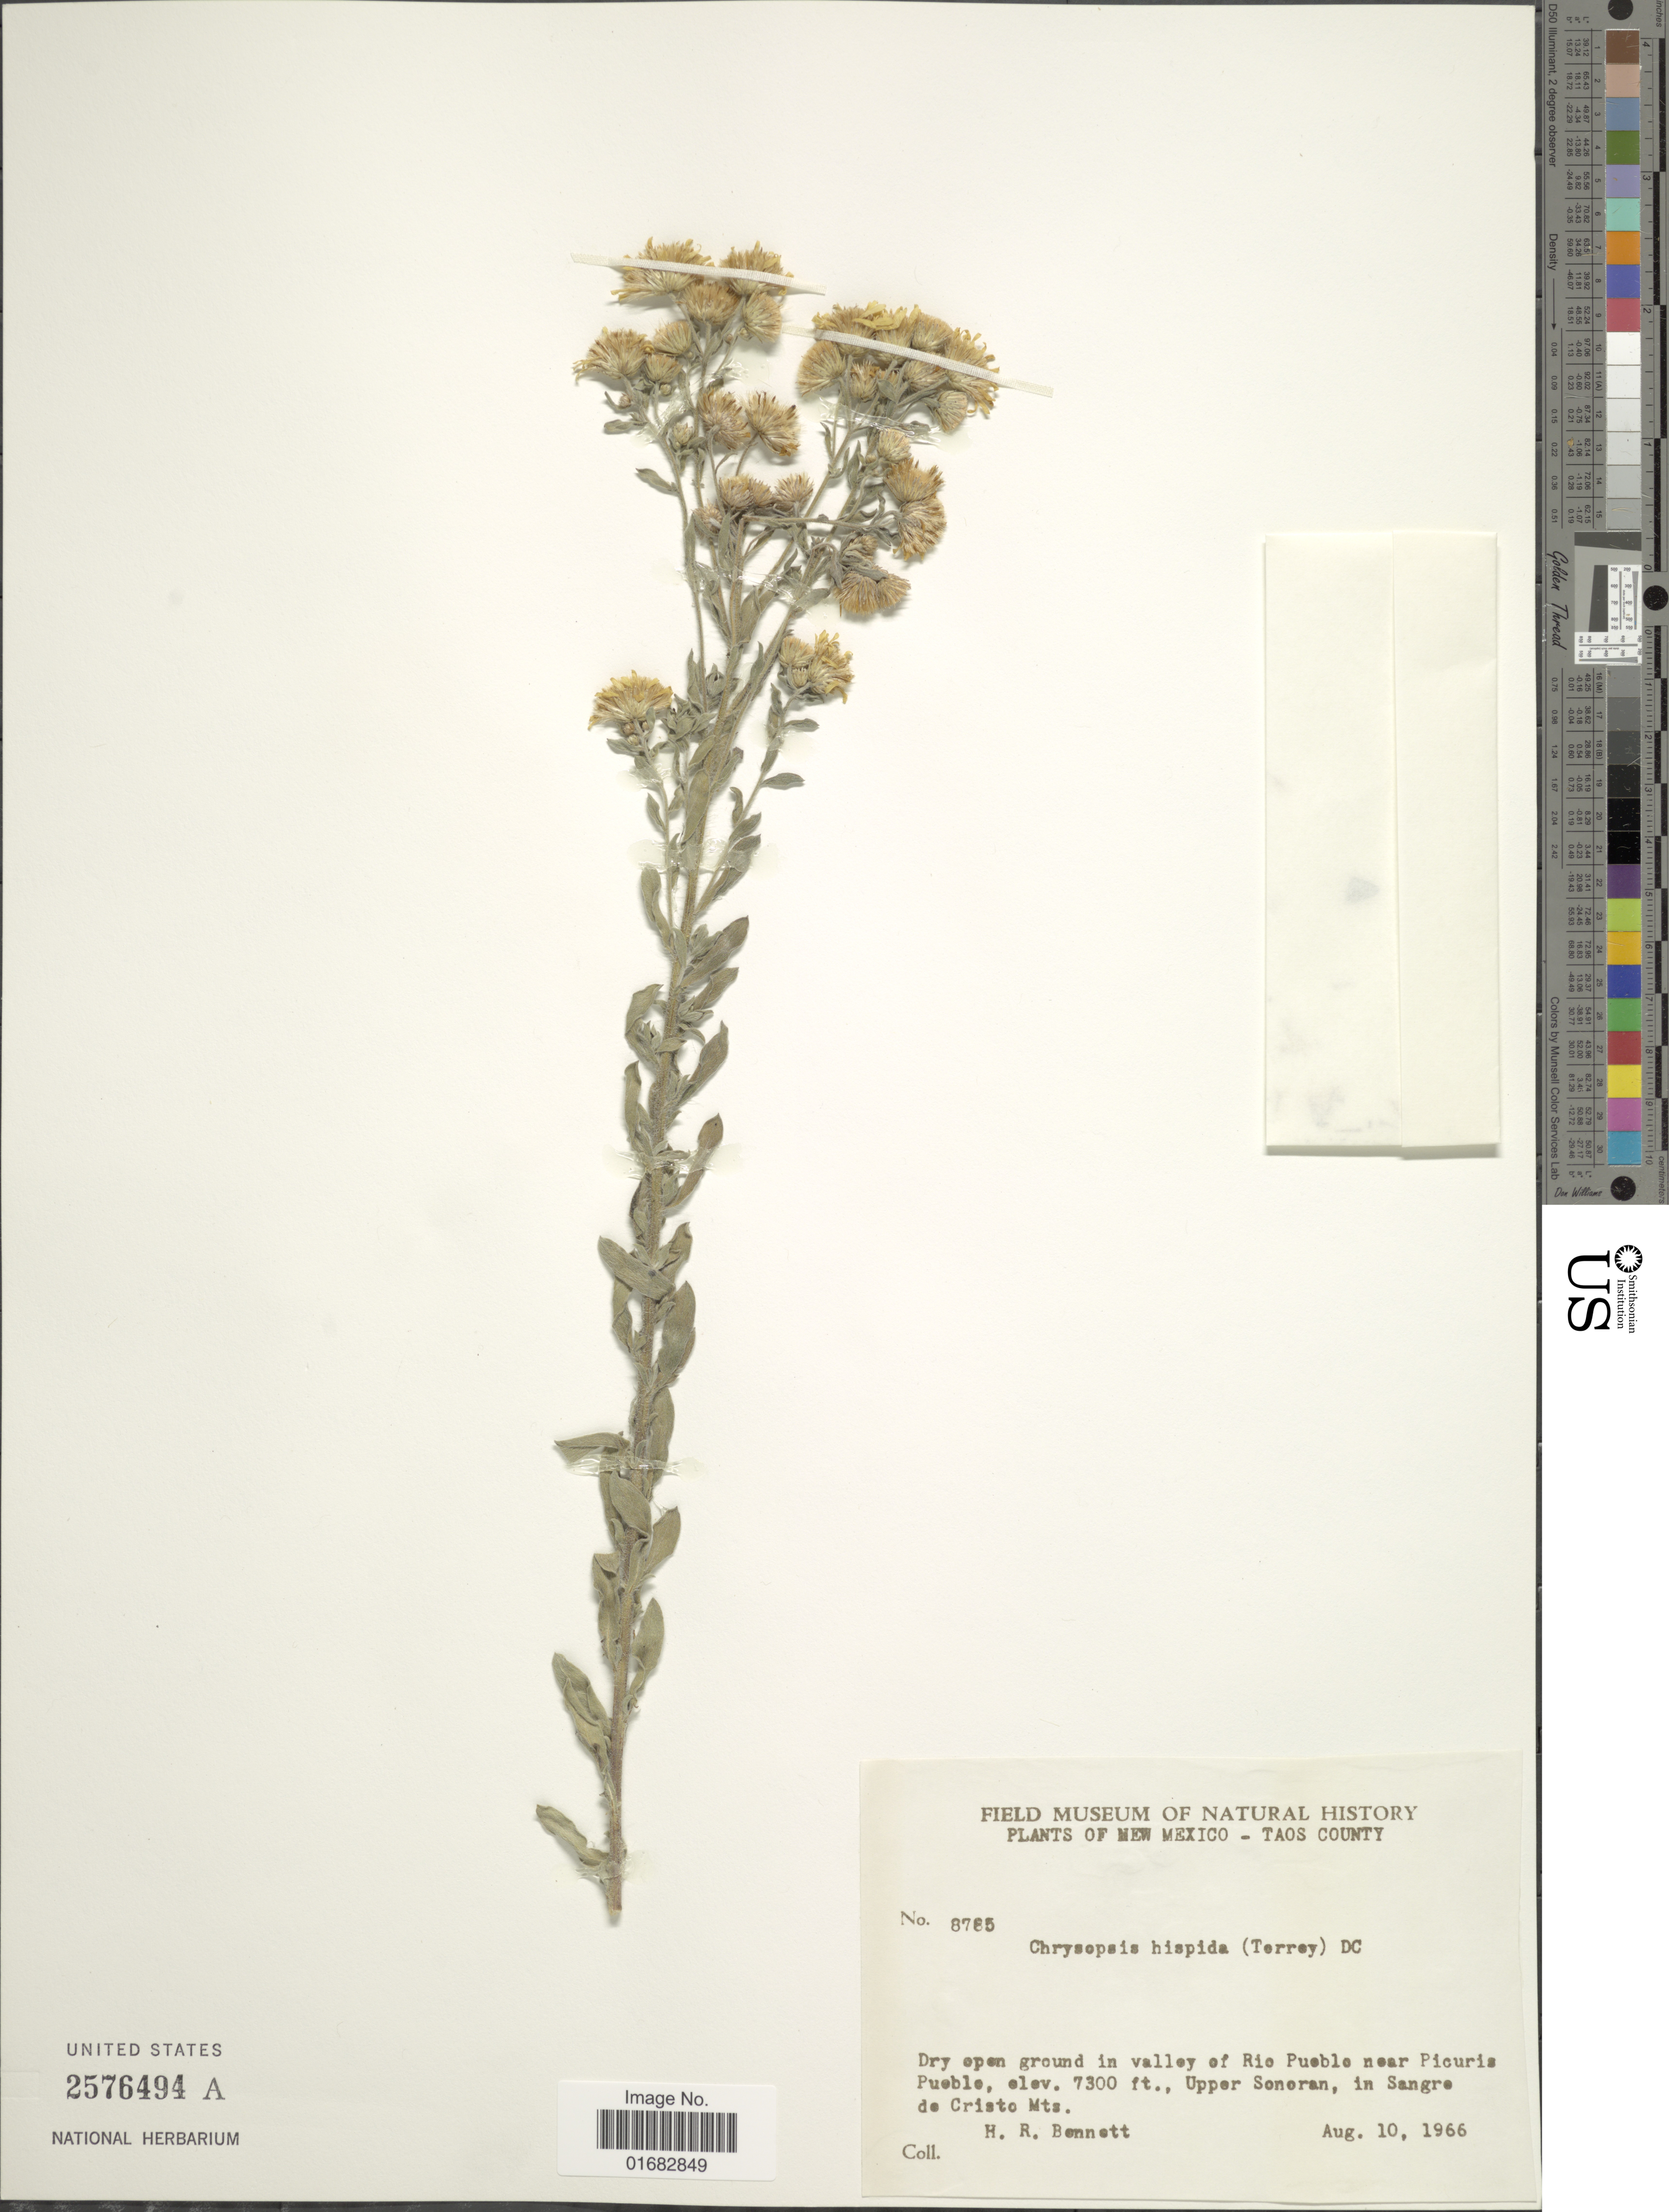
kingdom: Plantae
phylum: Tracheophyta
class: Magnoliopsida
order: Asterales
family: Asteraceae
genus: Heterotheca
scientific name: Heterotheca villosa var. hispida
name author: (Hook.) V.L. Harms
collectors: H. R. Bennett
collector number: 8785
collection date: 1966-08-10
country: United States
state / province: New Mexico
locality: Taos County, Dry open ground in valley of Rio Pueblo near Picuris Peublo, Upper Sonoran, in Sangre de Cristo Mts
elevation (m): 2225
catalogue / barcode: US 2576494A